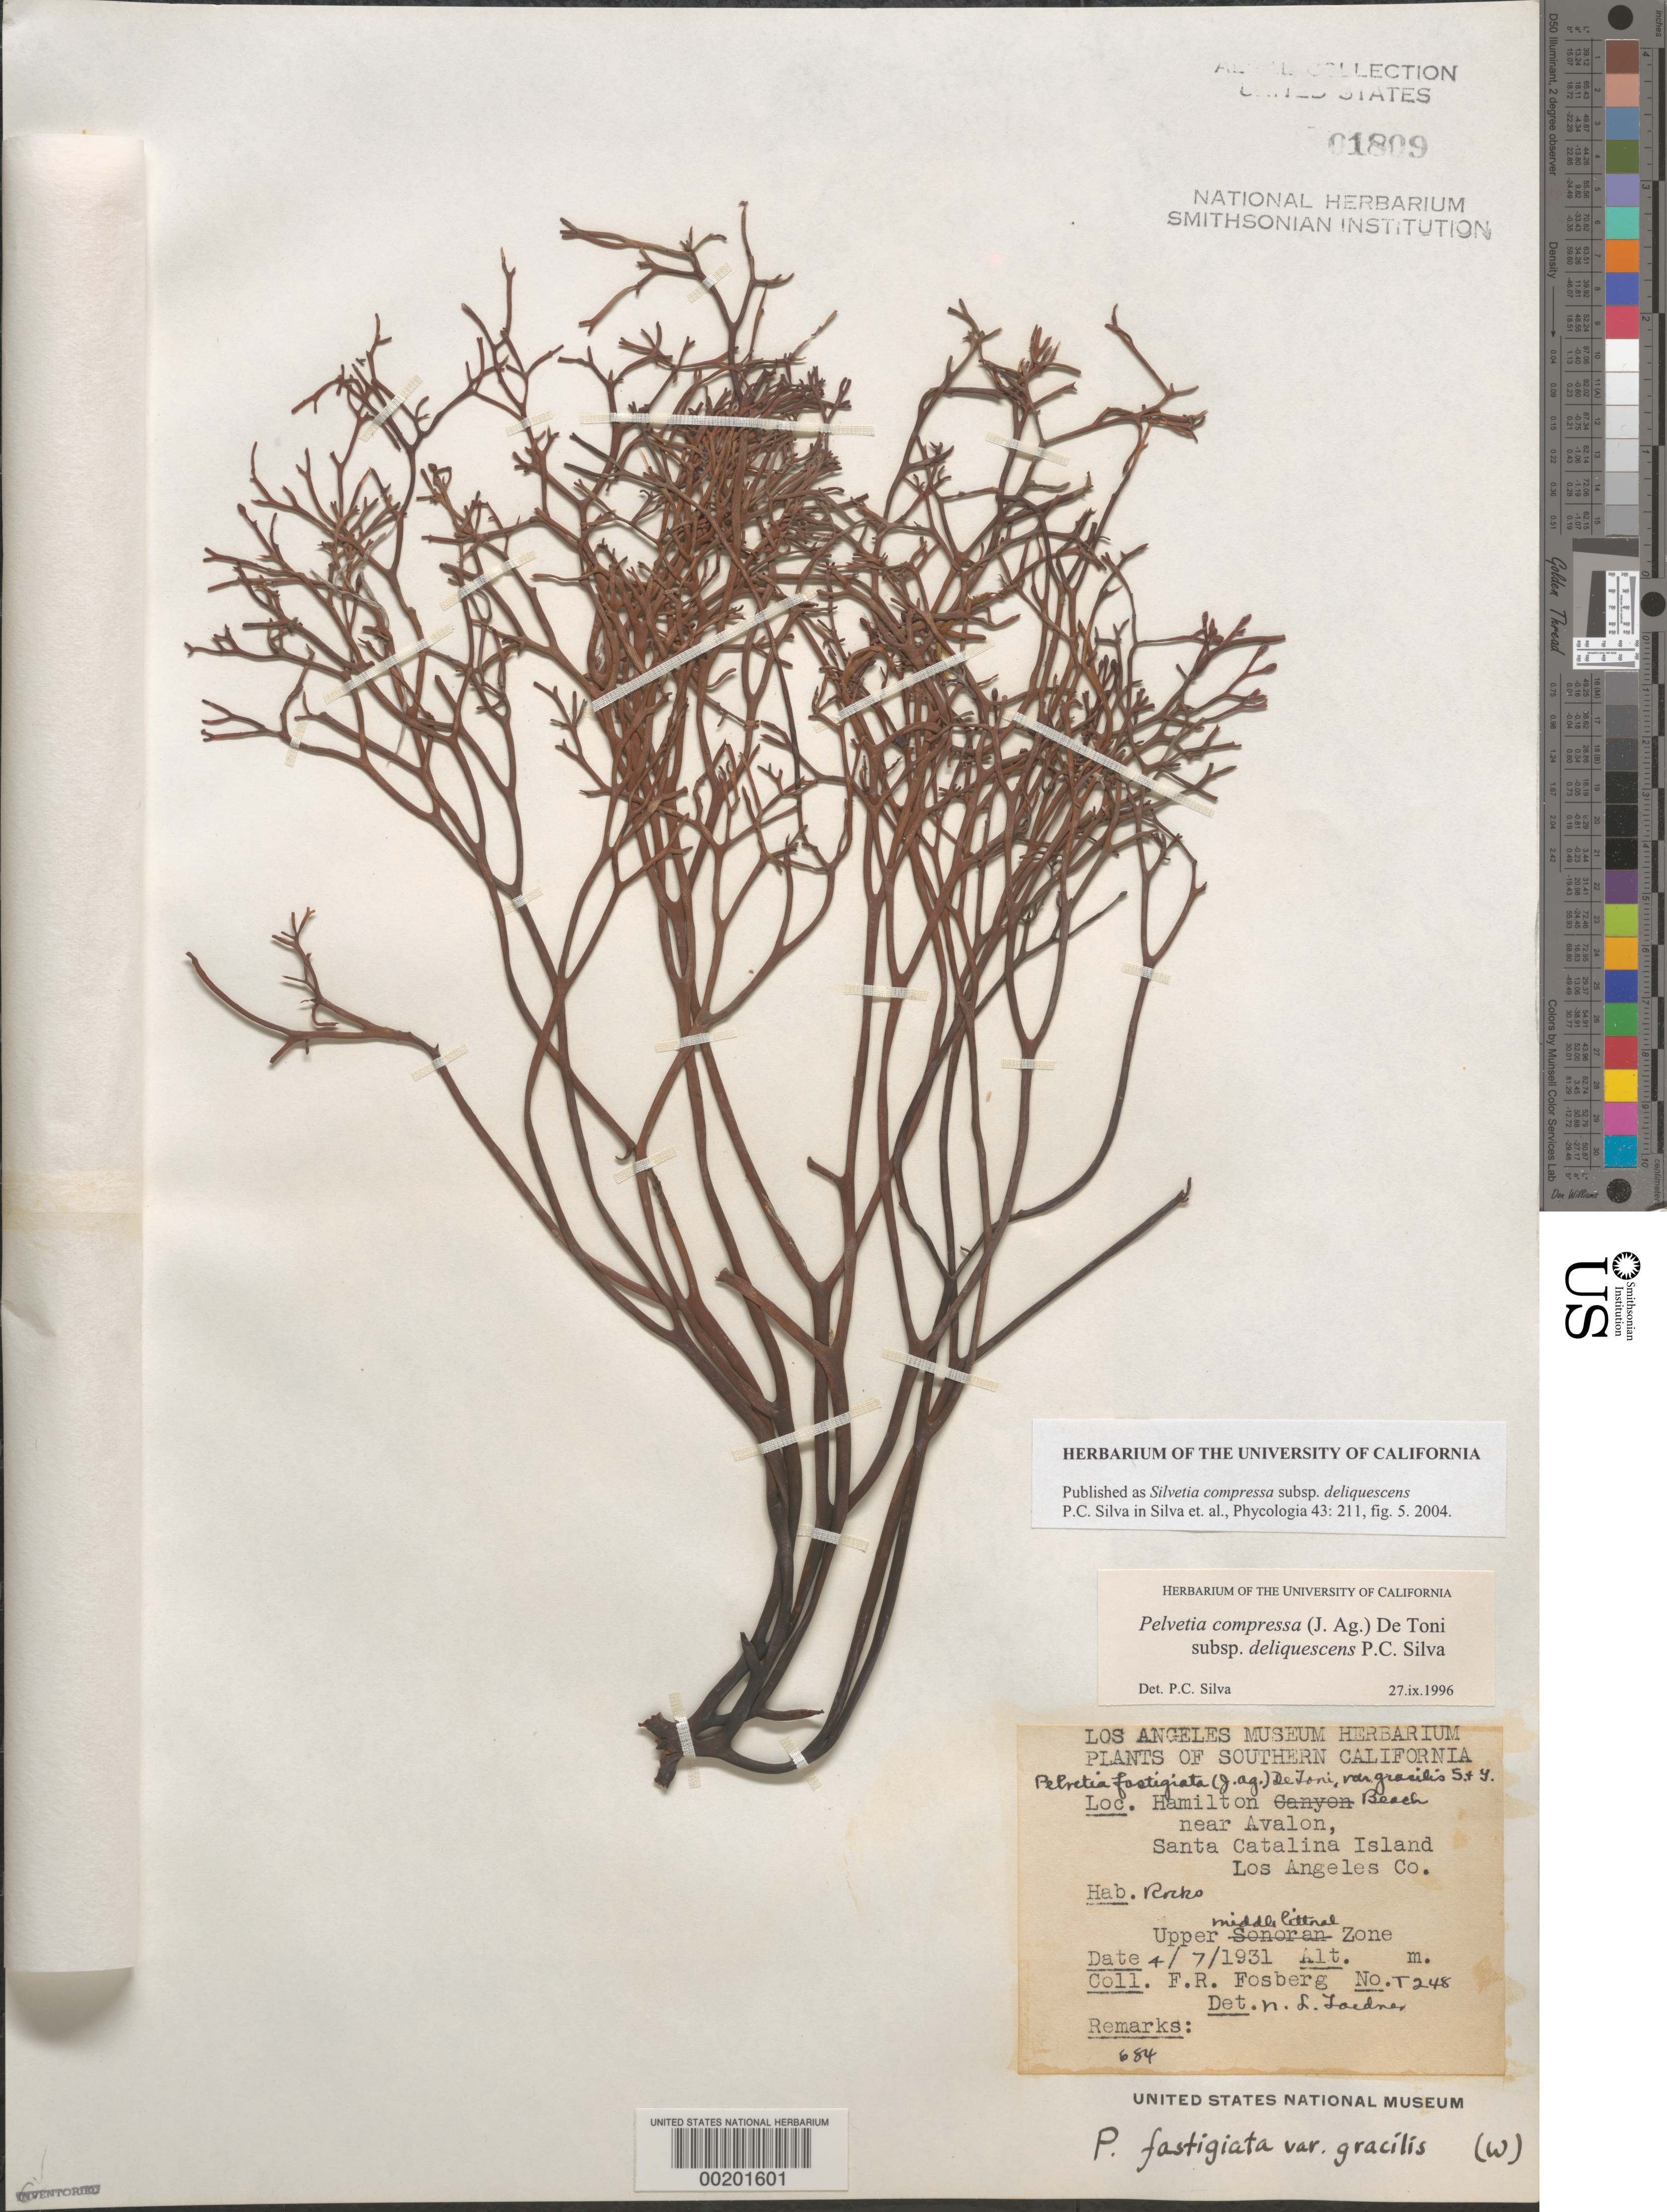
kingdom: Chromista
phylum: Ochrophyta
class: Phaeophyceae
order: Fucales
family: Fucaceae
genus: Silvetia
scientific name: Silvetia compressa subsp. deliquescens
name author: P.C. Silva in P.C. Silva et al.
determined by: Silva, P. C.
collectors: F. R. Fosberg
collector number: T248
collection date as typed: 07 Apr 1931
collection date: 1931-04-07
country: United States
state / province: California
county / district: Los Angeles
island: Santa Catalina Island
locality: Hamilton Beach near Avalon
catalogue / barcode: US 1809